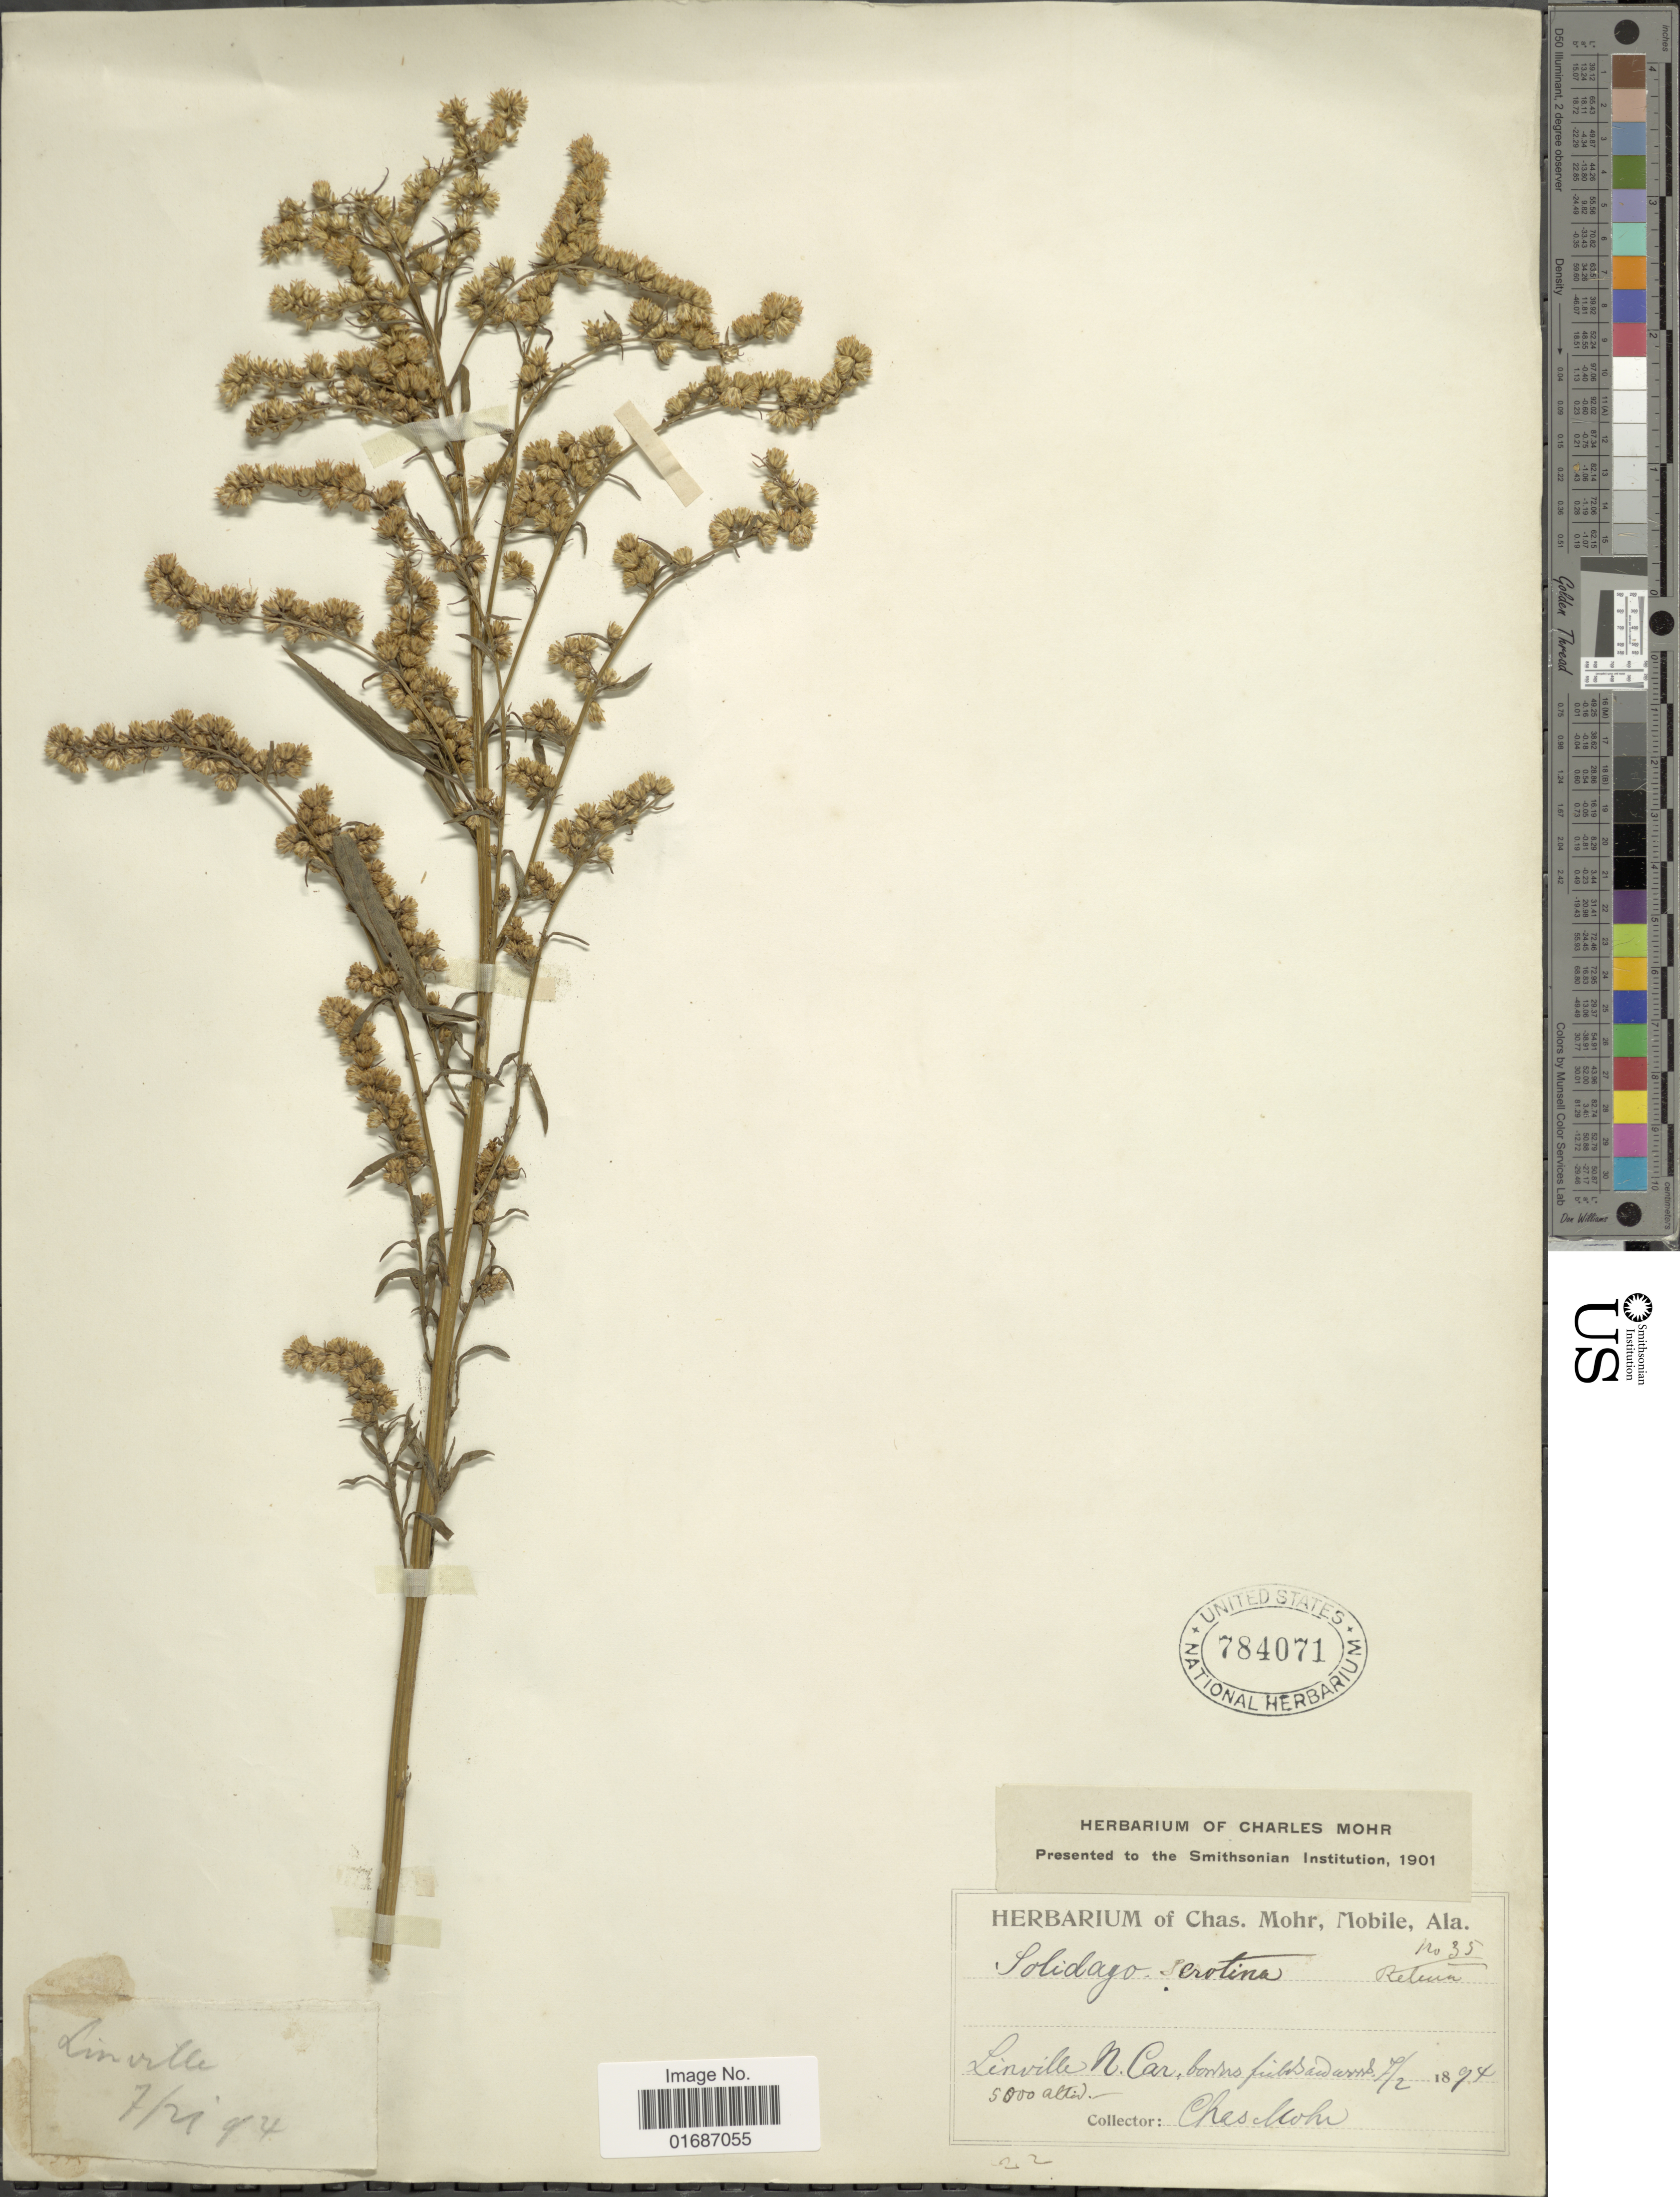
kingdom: Plantae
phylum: Tracheophyta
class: Magnoliopsida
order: Asterales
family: Asteraceae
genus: Solidago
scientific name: Solidago gigantea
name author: Aiton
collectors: C. T. Mohr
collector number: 35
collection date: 1894-02-07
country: United States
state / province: North Carolina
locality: Linville, N. Car., borders fields and woods.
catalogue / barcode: US 784071